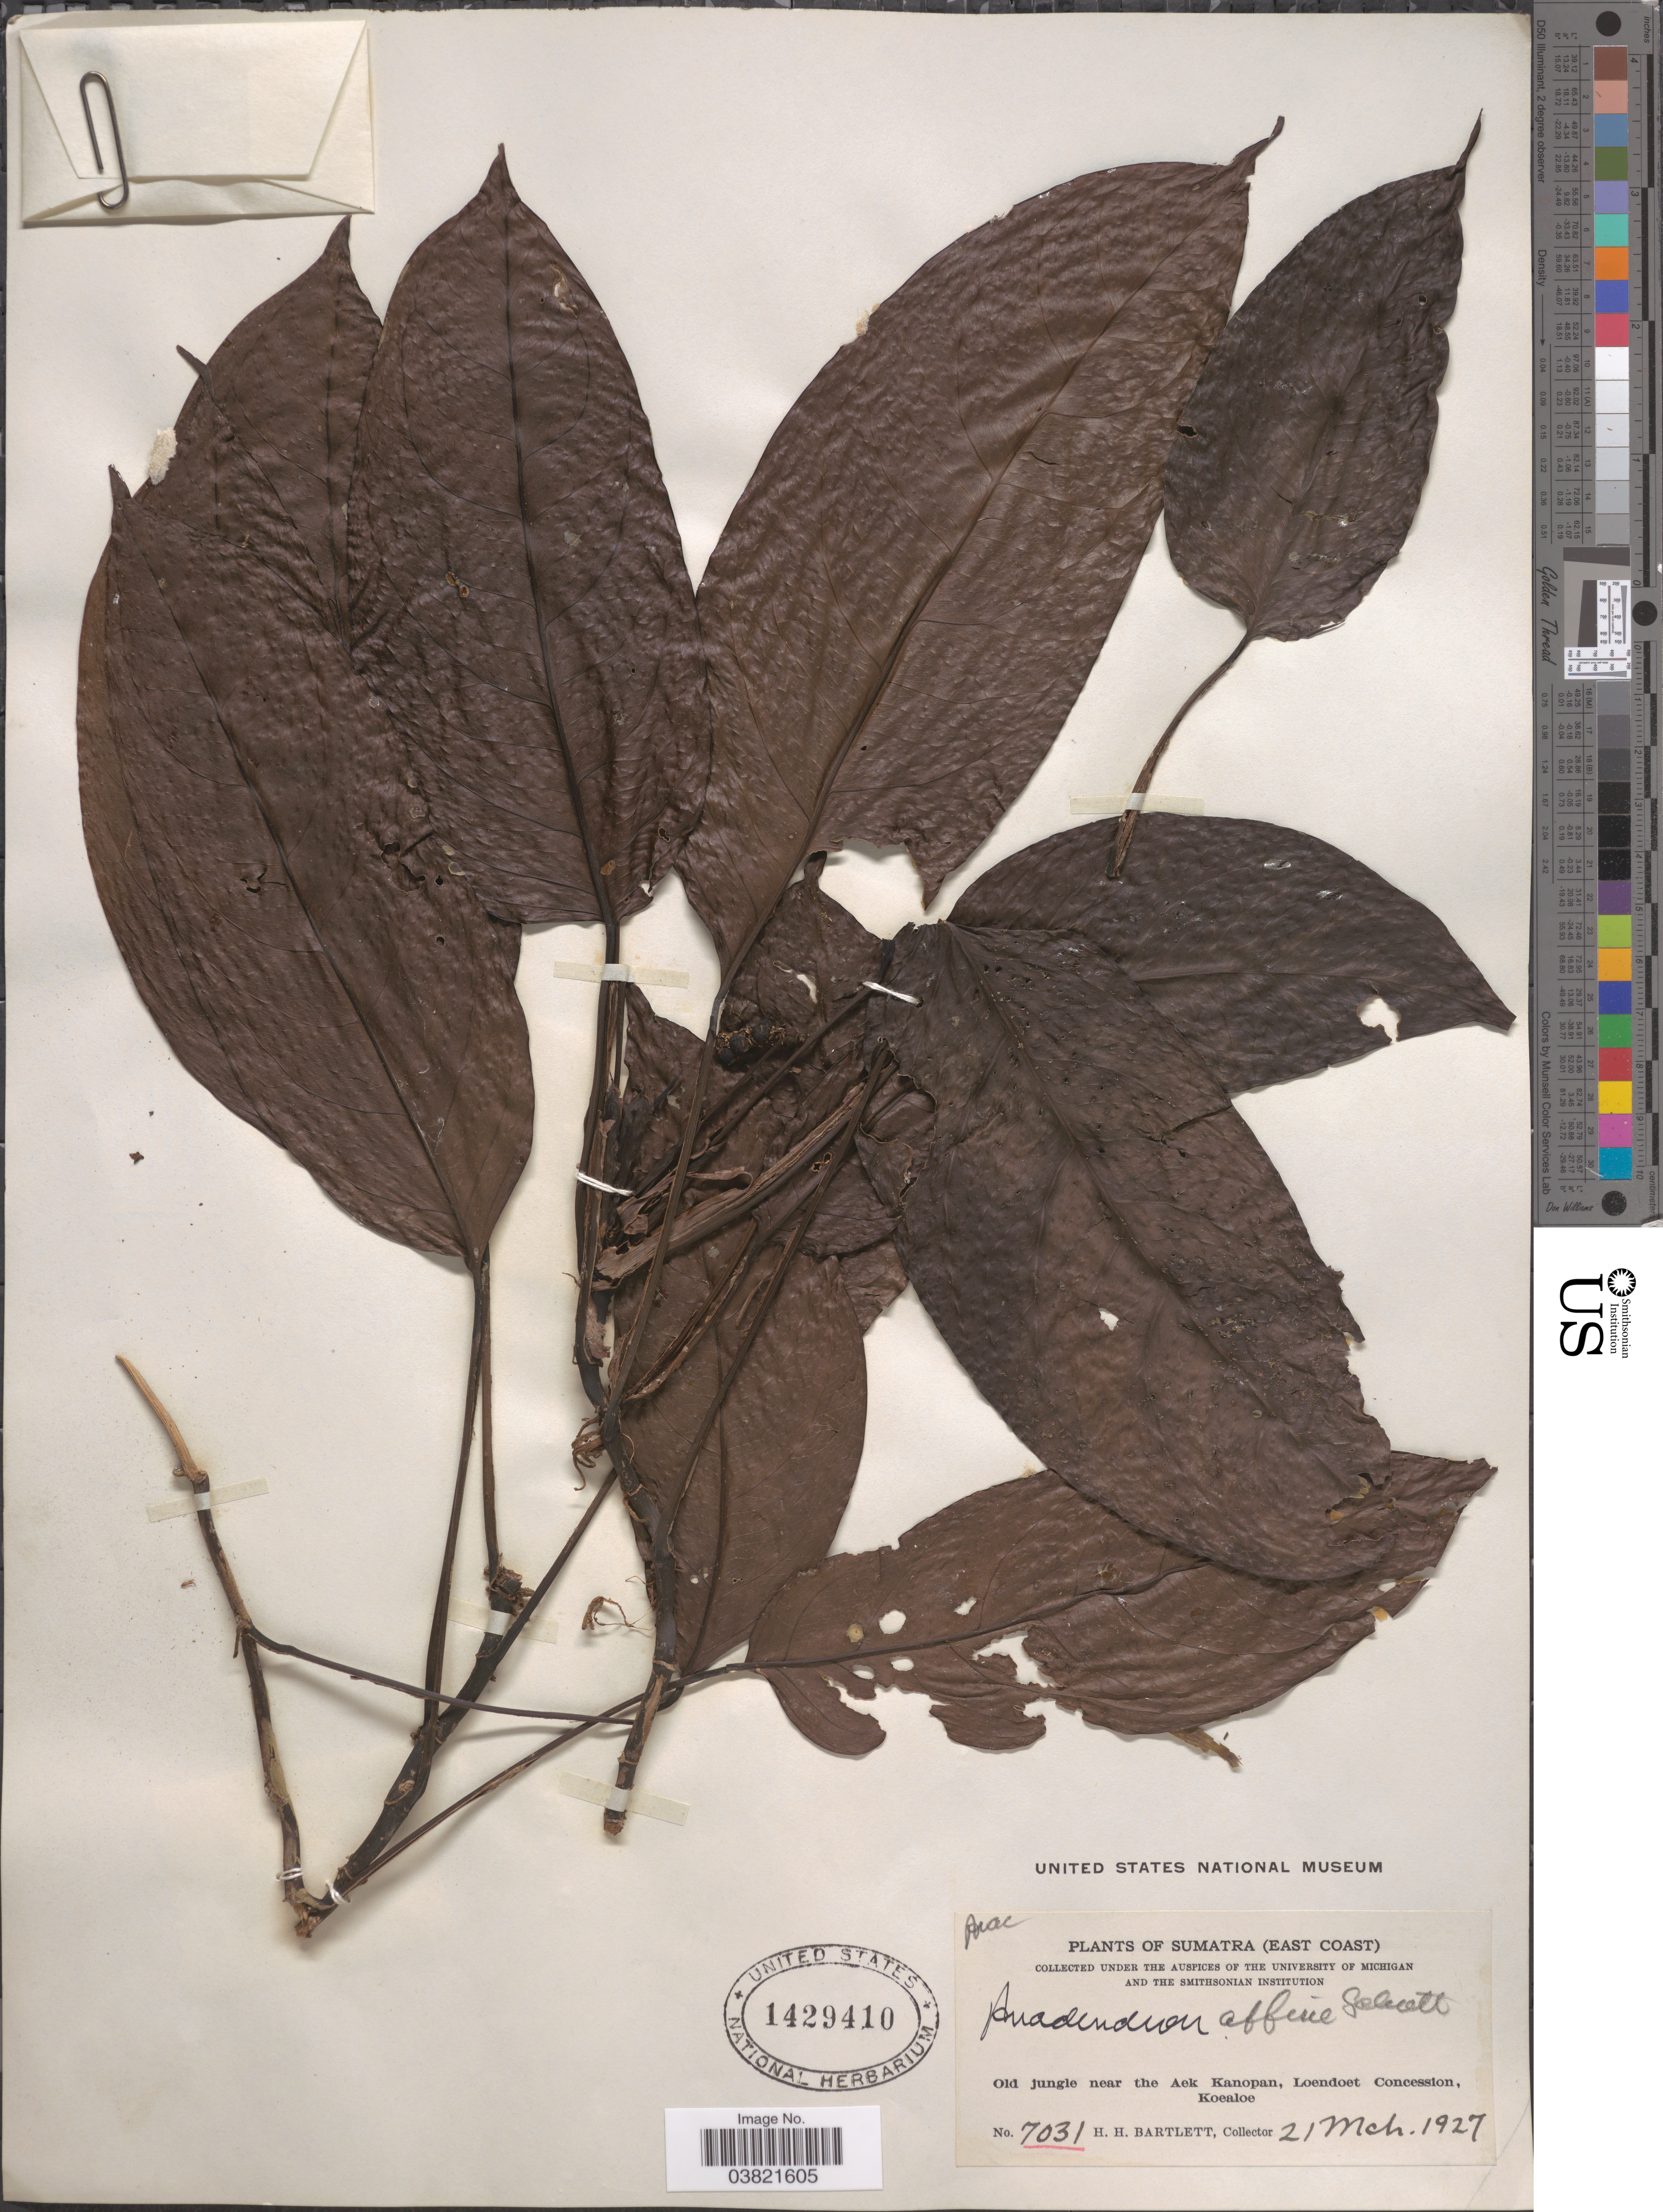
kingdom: Plantae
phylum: Tracheophyta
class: Liliopsida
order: Alismatales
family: Araceae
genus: Anadendrum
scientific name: Anadendrum affine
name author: Schott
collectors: H. H. Bartlett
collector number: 7031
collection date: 1927-03-21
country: Indonesia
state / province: Sumatra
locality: (East Coast). Old jungle near the Aek Kanopan, Loendoet Concession, Koealoe.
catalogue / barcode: US 1429410